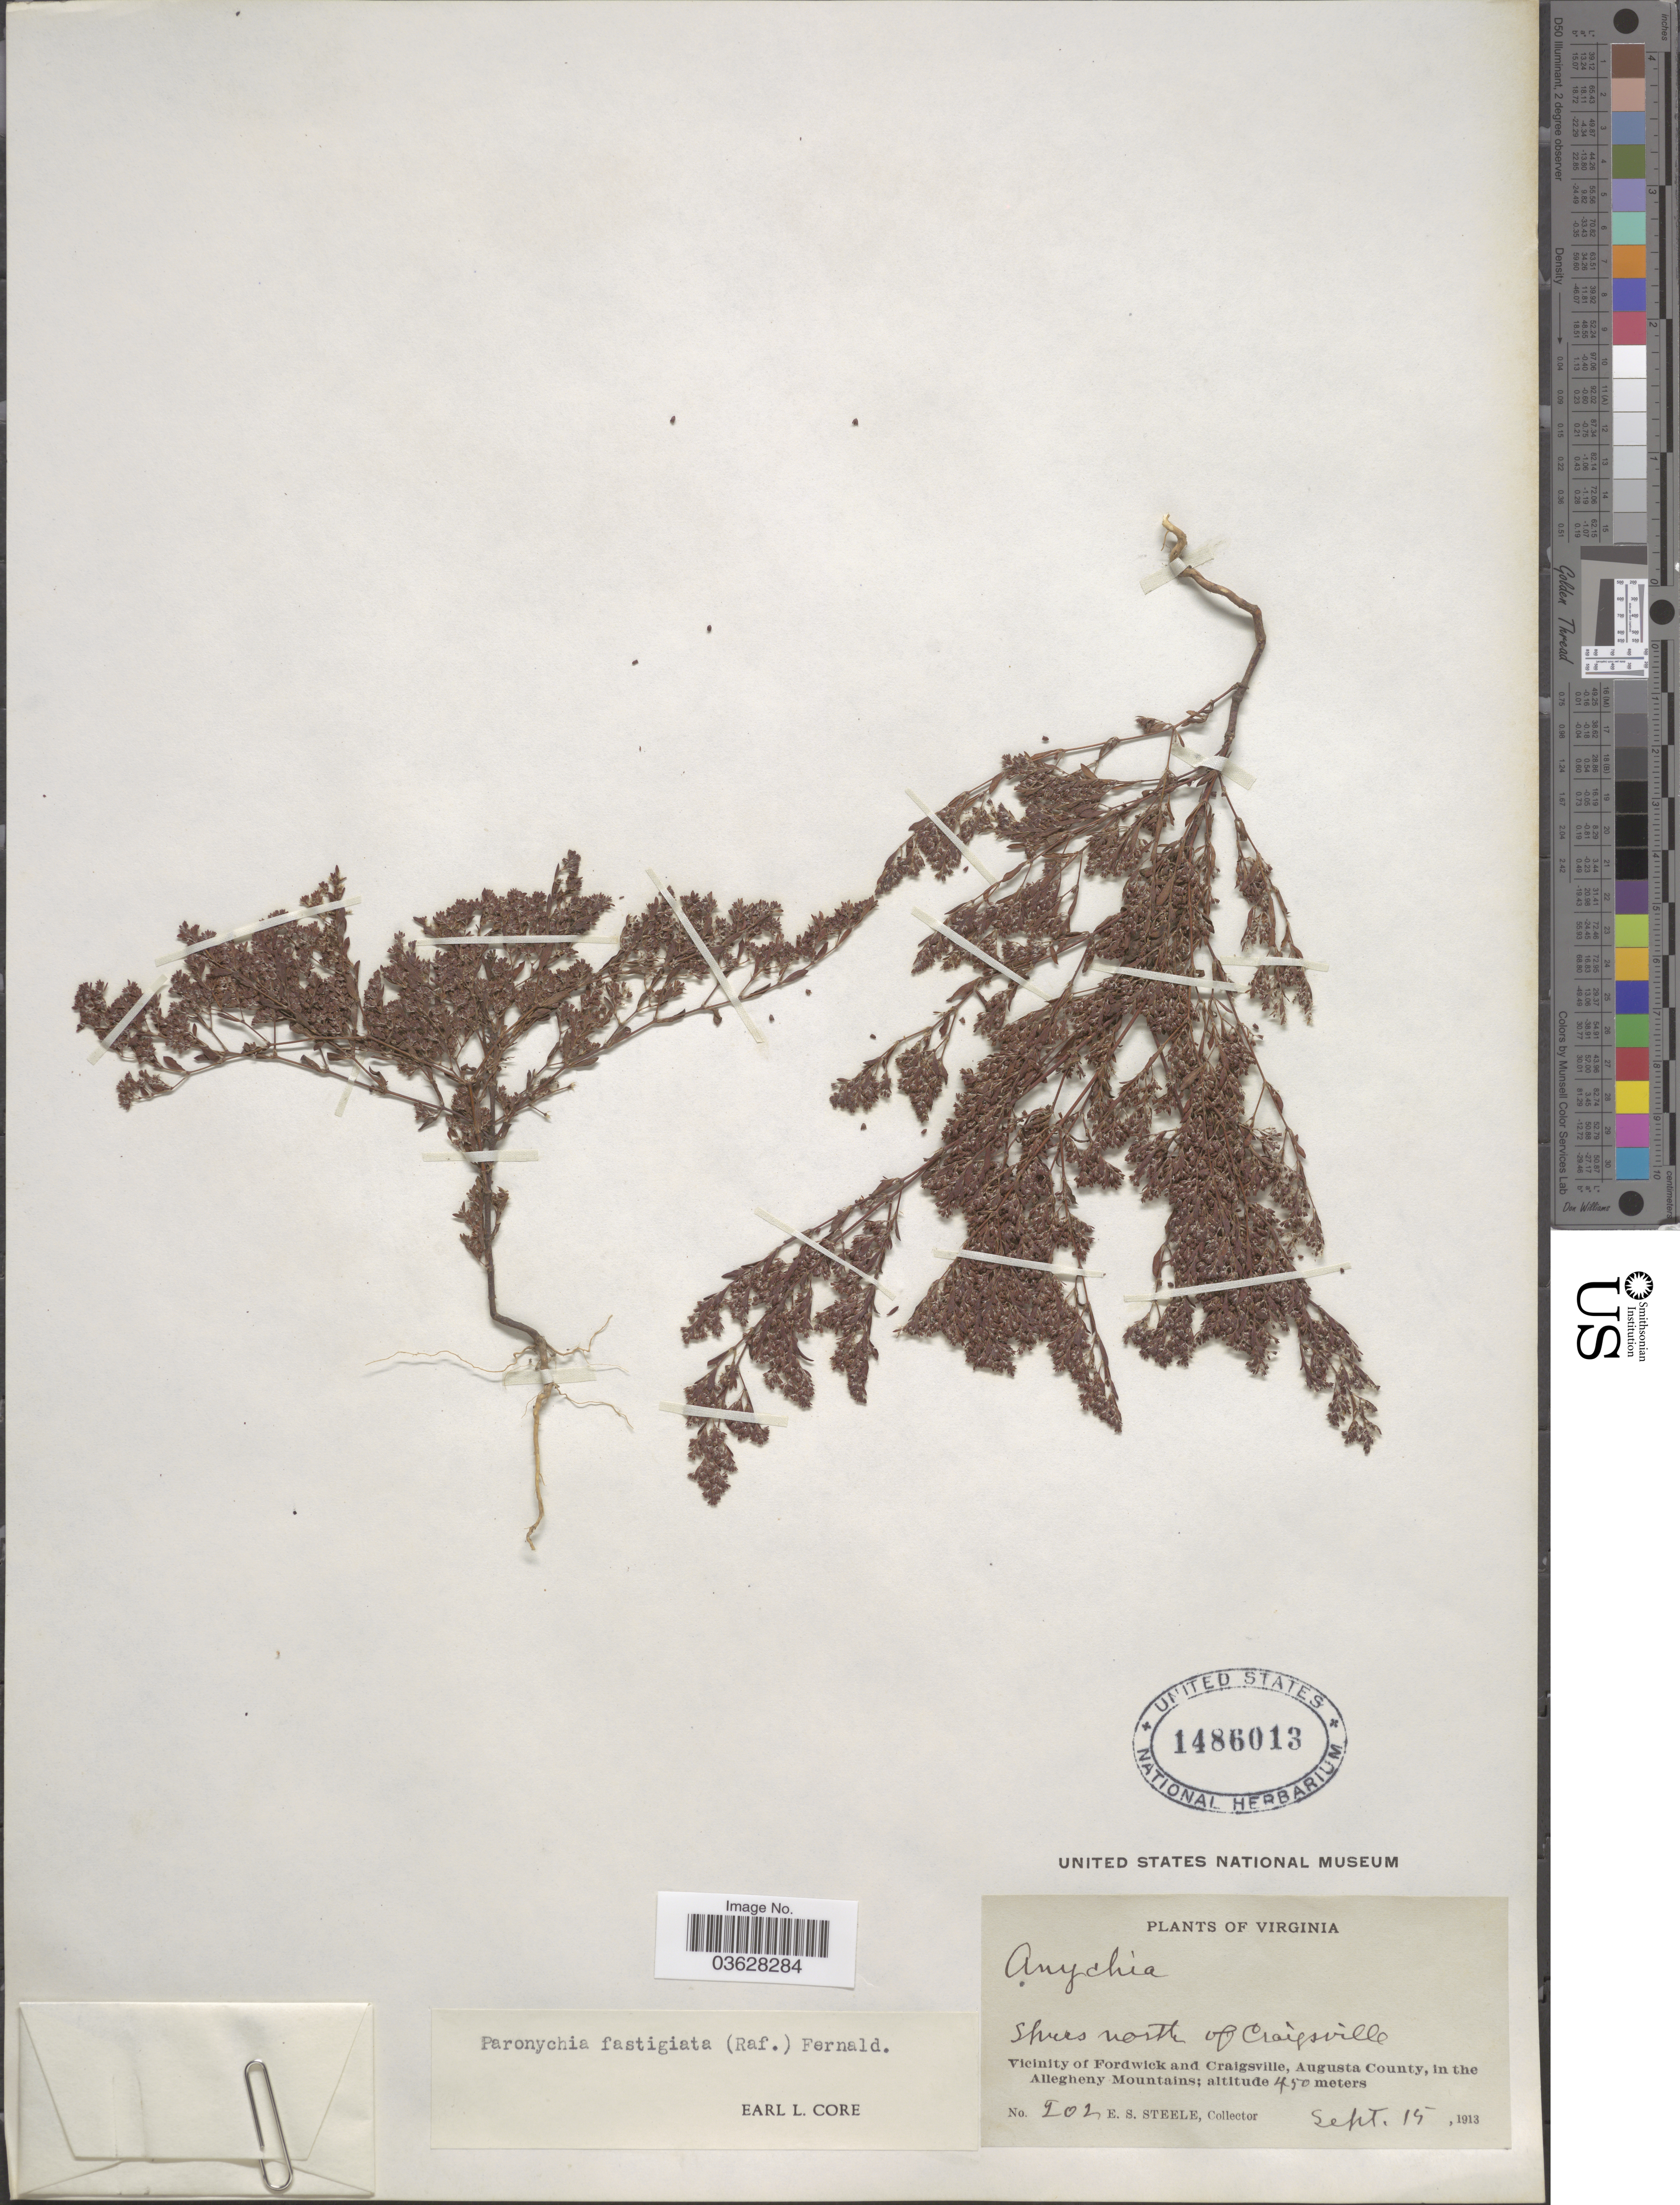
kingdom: Plantae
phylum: Tracheophyta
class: Magnoliopsida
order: Caryophyllales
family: Caryophyllaceae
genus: Paronychia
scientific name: Paronychia fastigiata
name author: (Raf.) Fernald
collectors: E. Steele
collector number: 202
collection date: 1913-09-15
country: United States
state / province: Virginia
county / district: Augusta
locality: North of Craigsville. Vicinity of Fordwick and Craigsville, Augusta County, in the Allegheny Mountains.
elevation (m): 450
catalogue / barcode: US 1486013